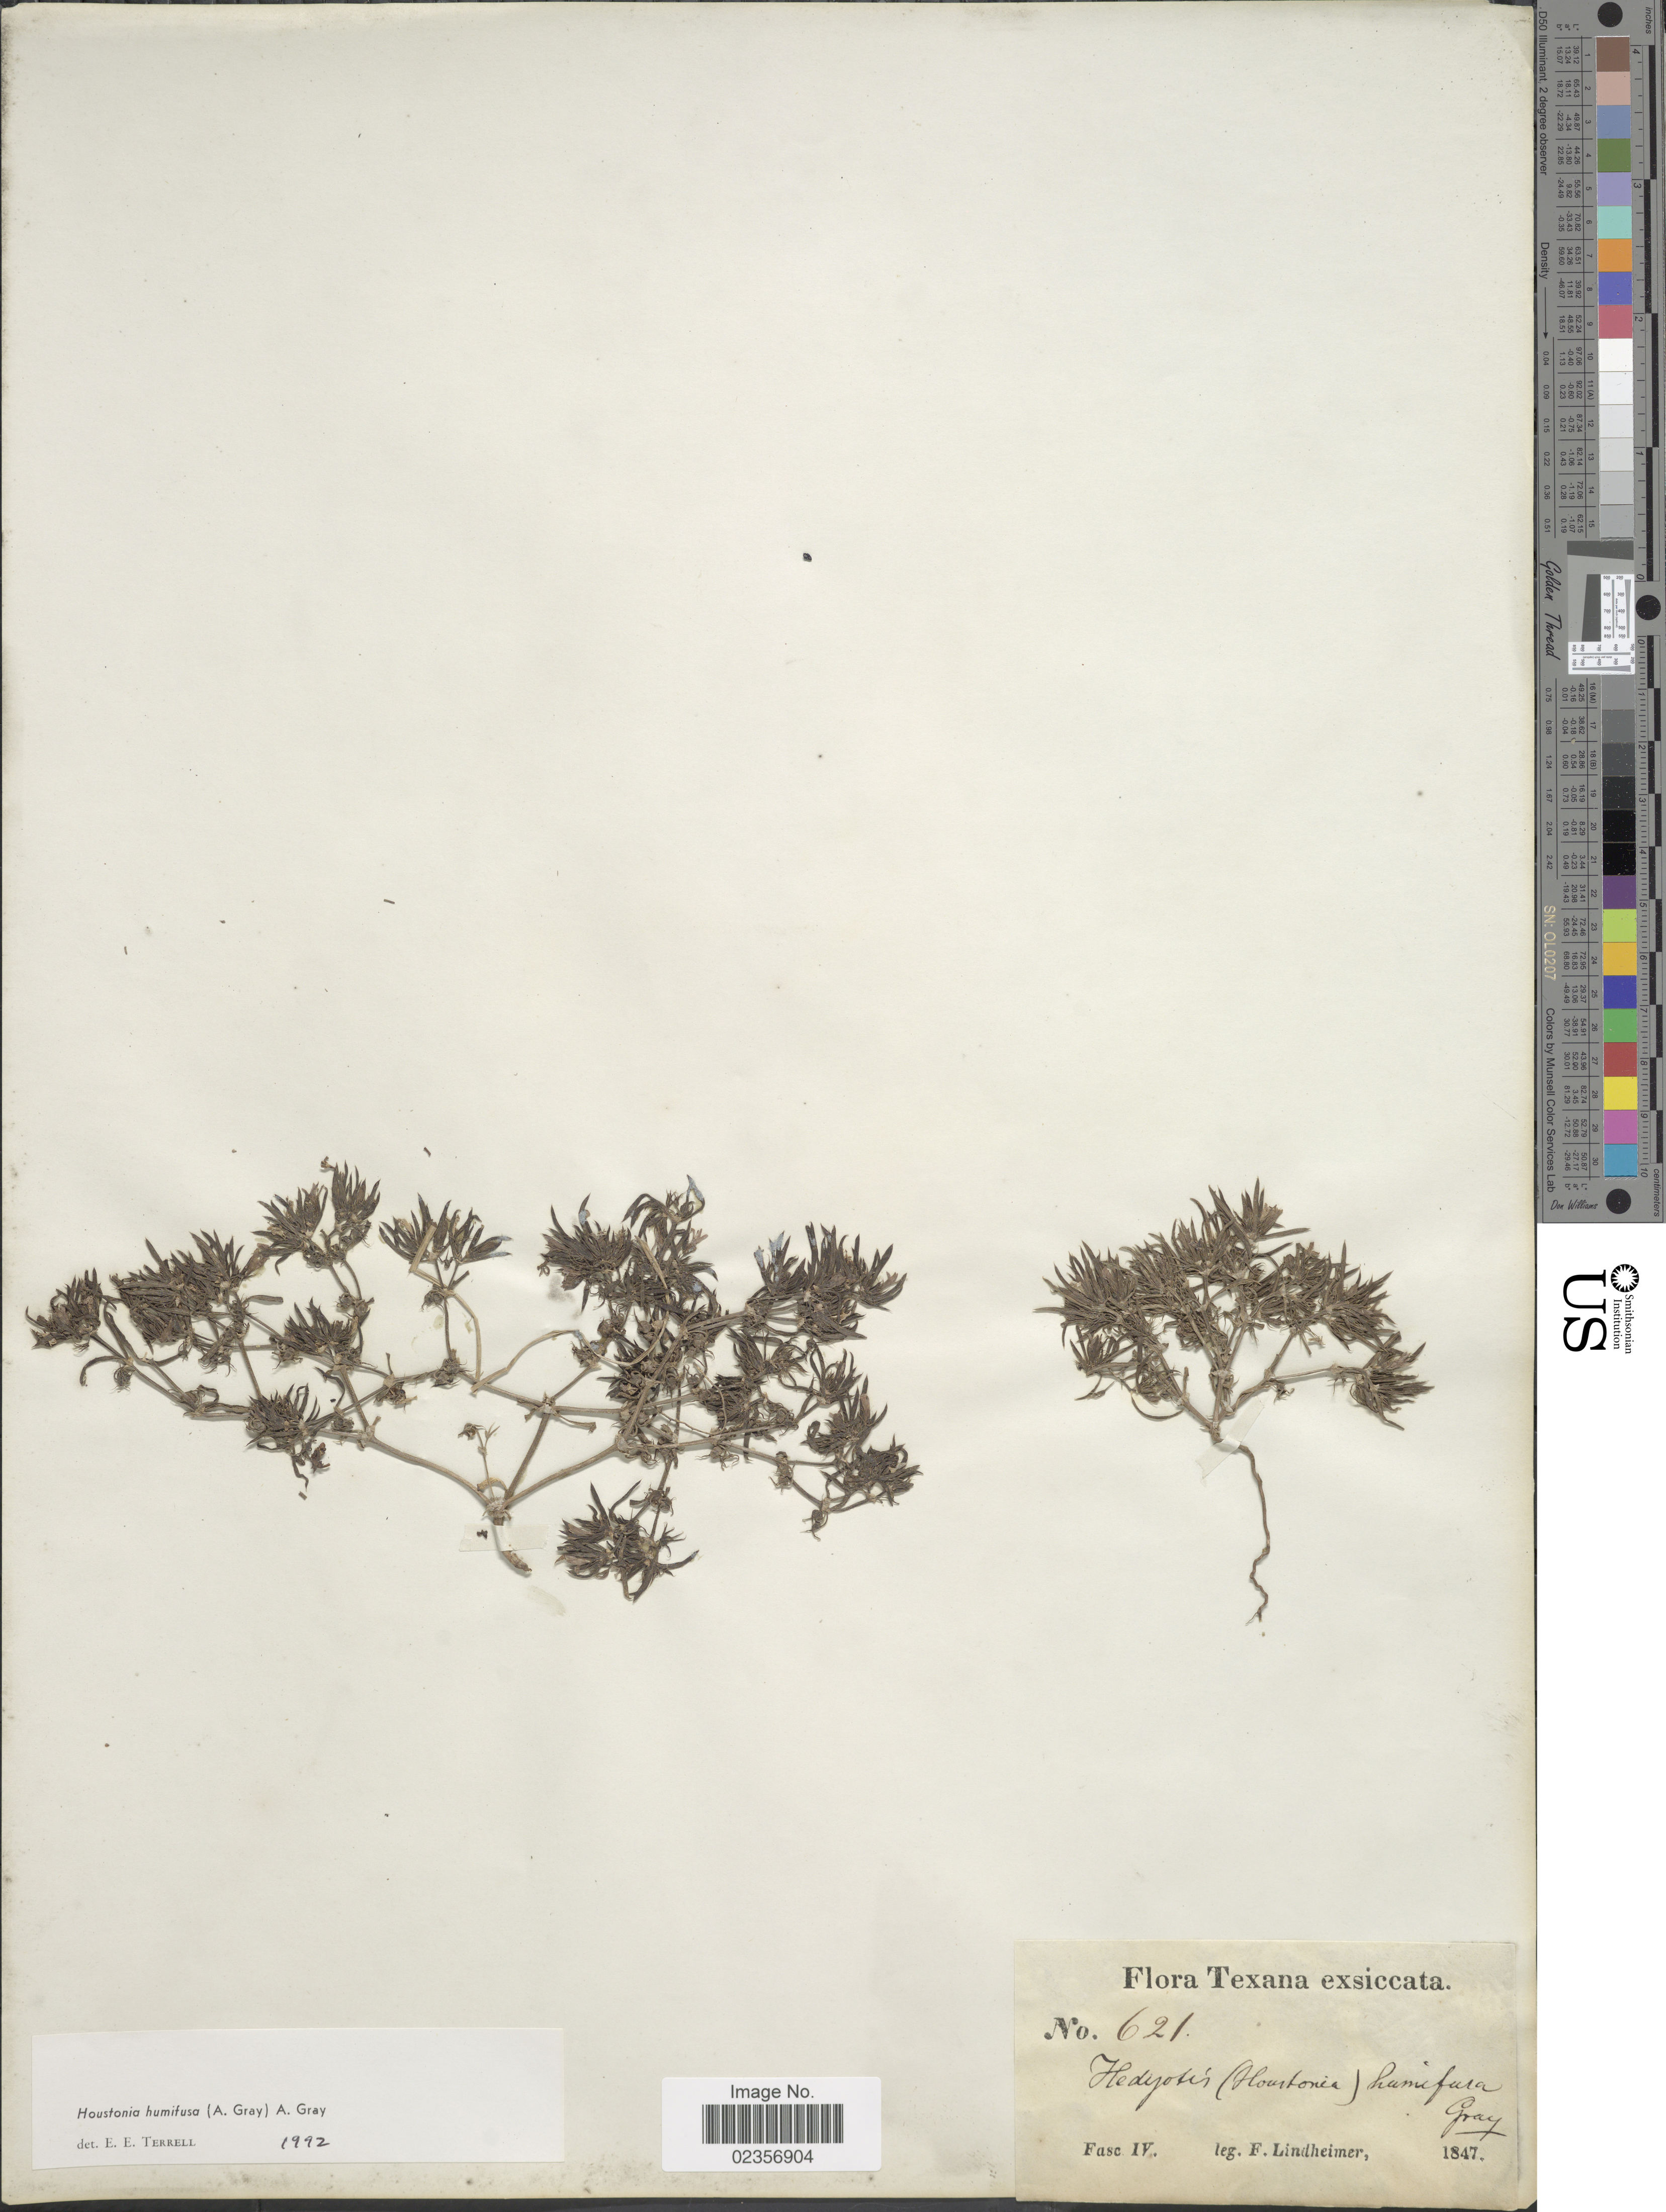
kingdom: Plantae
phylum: Tracheophyta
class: Magnoliopsida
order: Gentianales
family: Rubiaceae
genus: Houstonia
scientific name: Houstonia humifusa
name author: (A. Gray) A. Gray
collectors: F. Lindheimer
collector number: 621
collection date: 1847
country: United States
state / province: Texas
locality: Texana, Fase IV